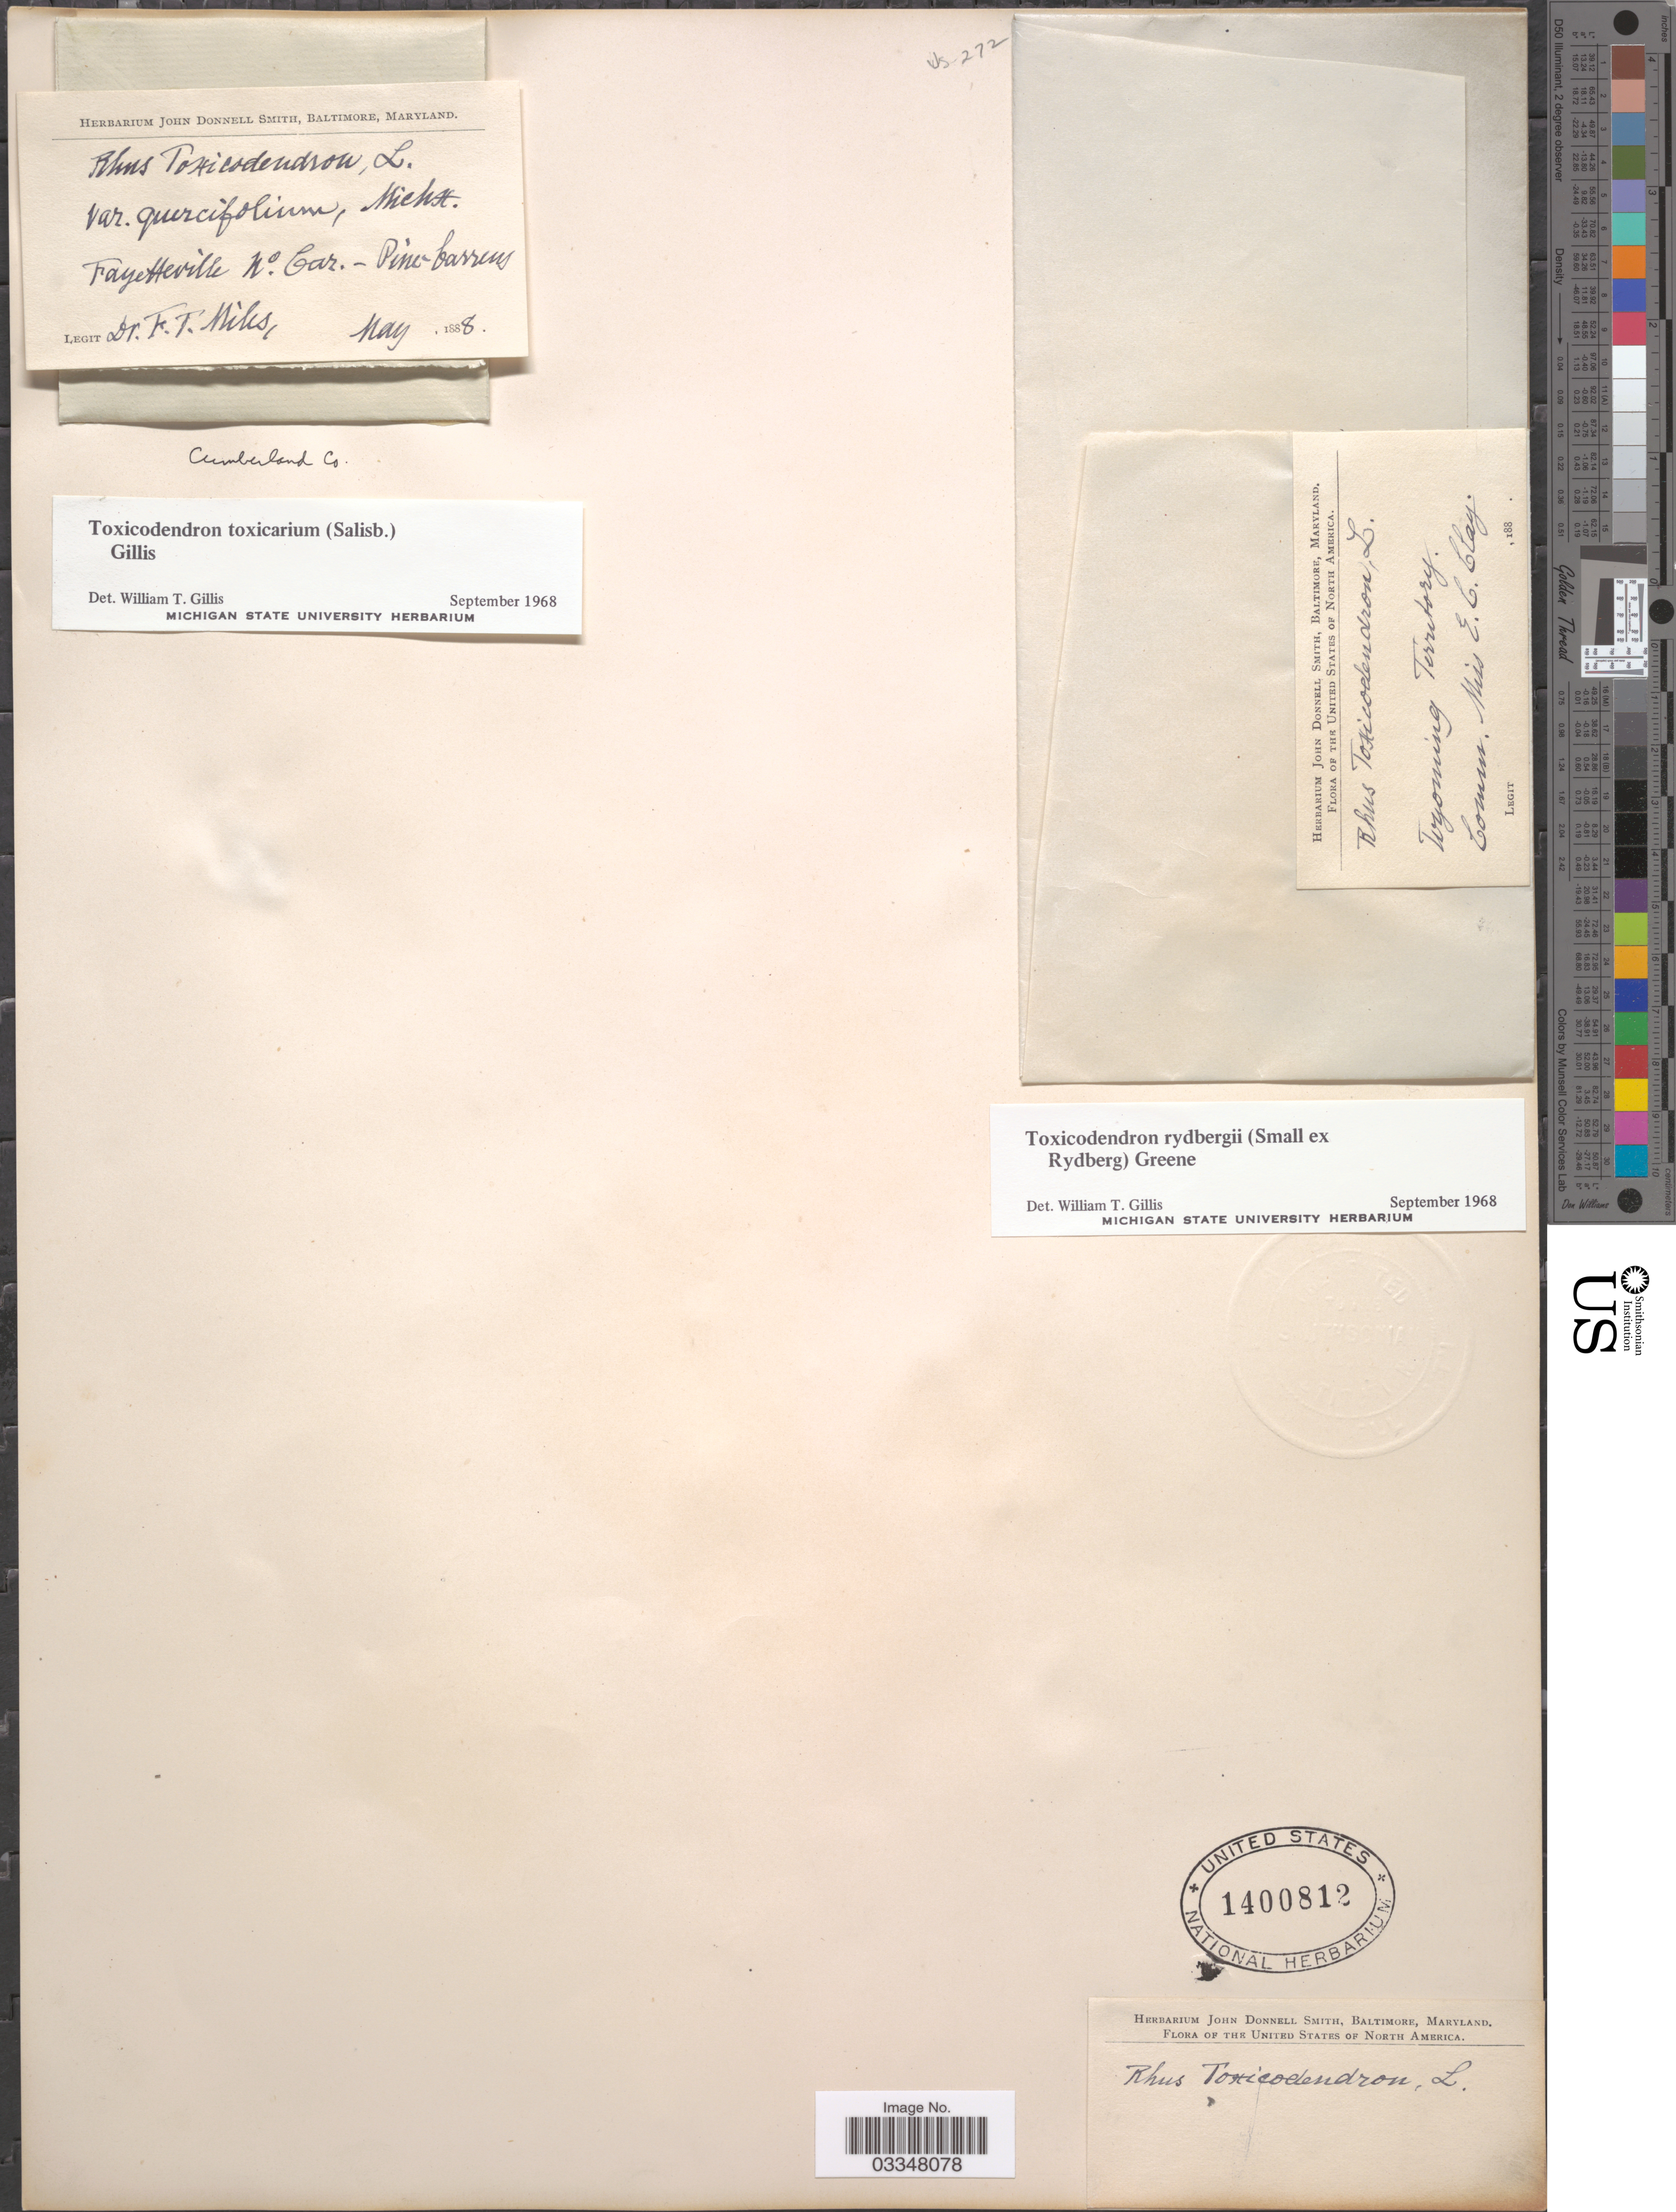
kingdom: Plantae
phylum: Tracheophyta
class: Magnoliopsida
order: Sapindales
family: Anacardiaceae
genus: Toxicodendron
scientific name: Toxicodendron toxicarium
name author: Gillis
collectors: ex Herb. John Donnell Smith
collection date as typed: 188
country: United States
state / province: Wyoming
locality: Wyoming Territory.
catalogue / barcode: US 1400812-2